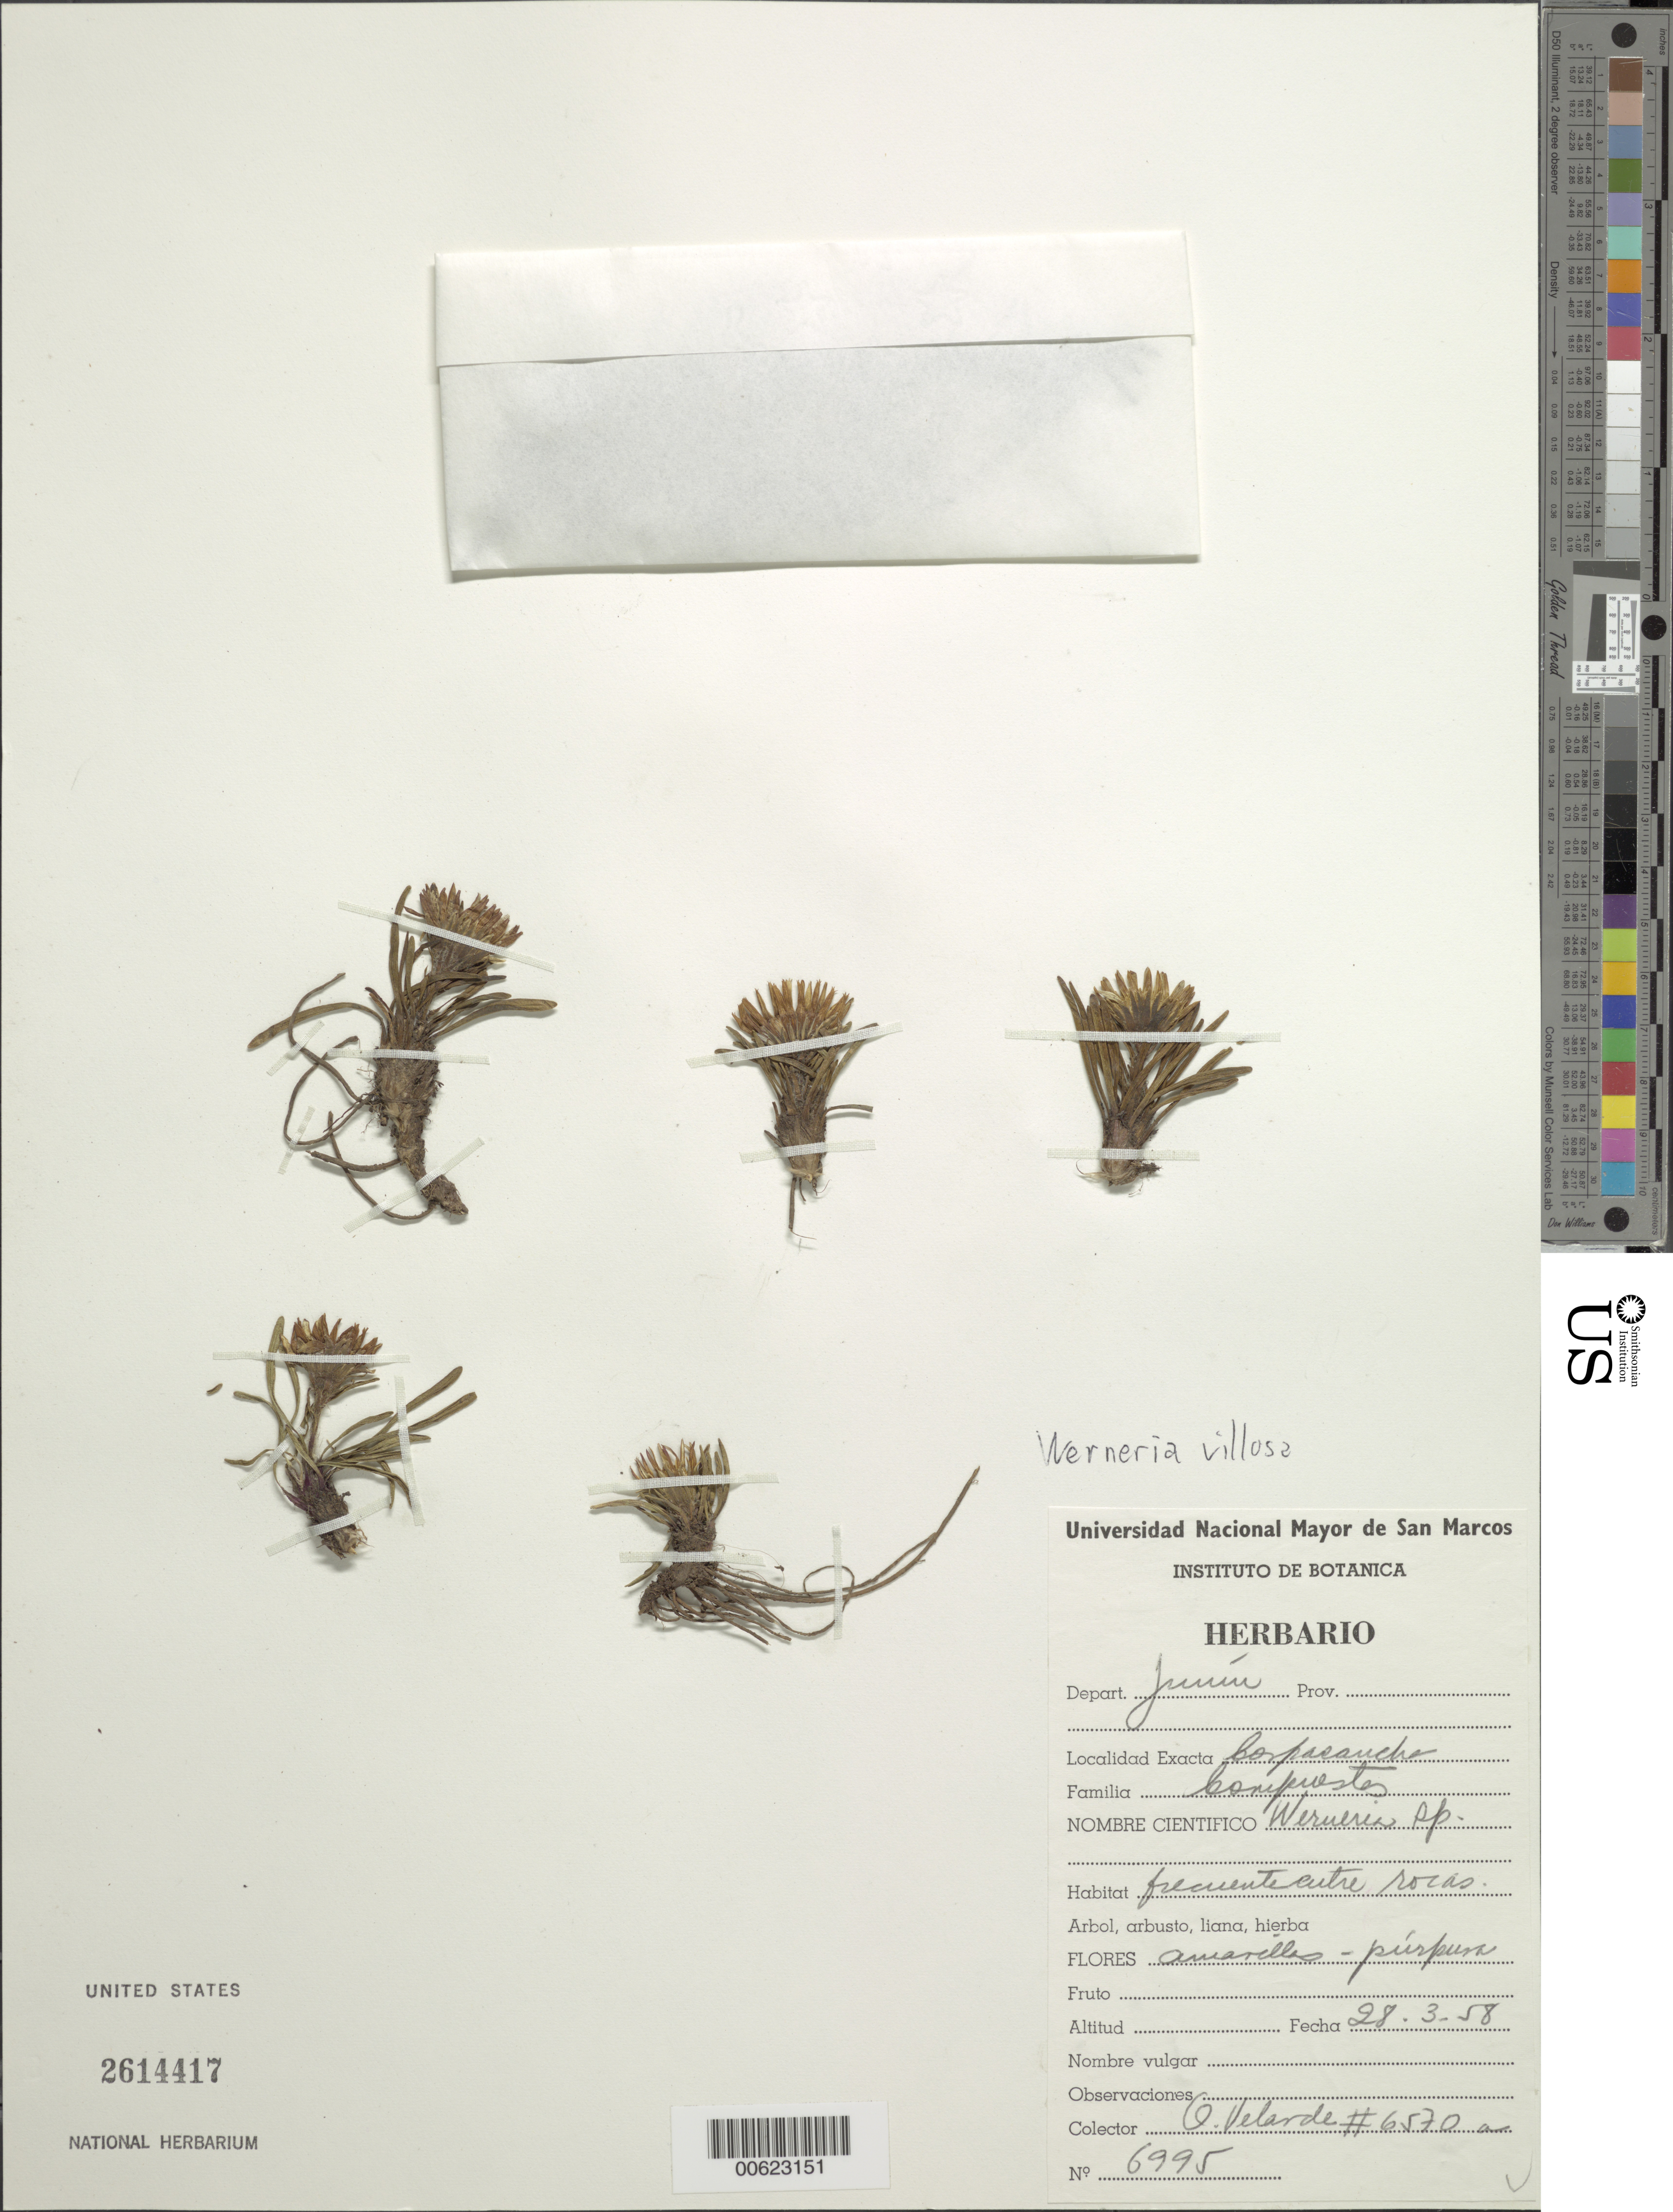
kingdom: Plantae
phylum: Tracheophyta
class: Magnoliopsida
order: Asterales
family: Asteraceae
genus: Werneria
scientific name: Werneria villosa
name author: A. Gray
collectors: O. Velarde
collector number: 6570a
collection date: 1958-03-28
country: Peru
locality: Corpocancho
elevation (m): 6570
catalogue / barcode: US 2614417